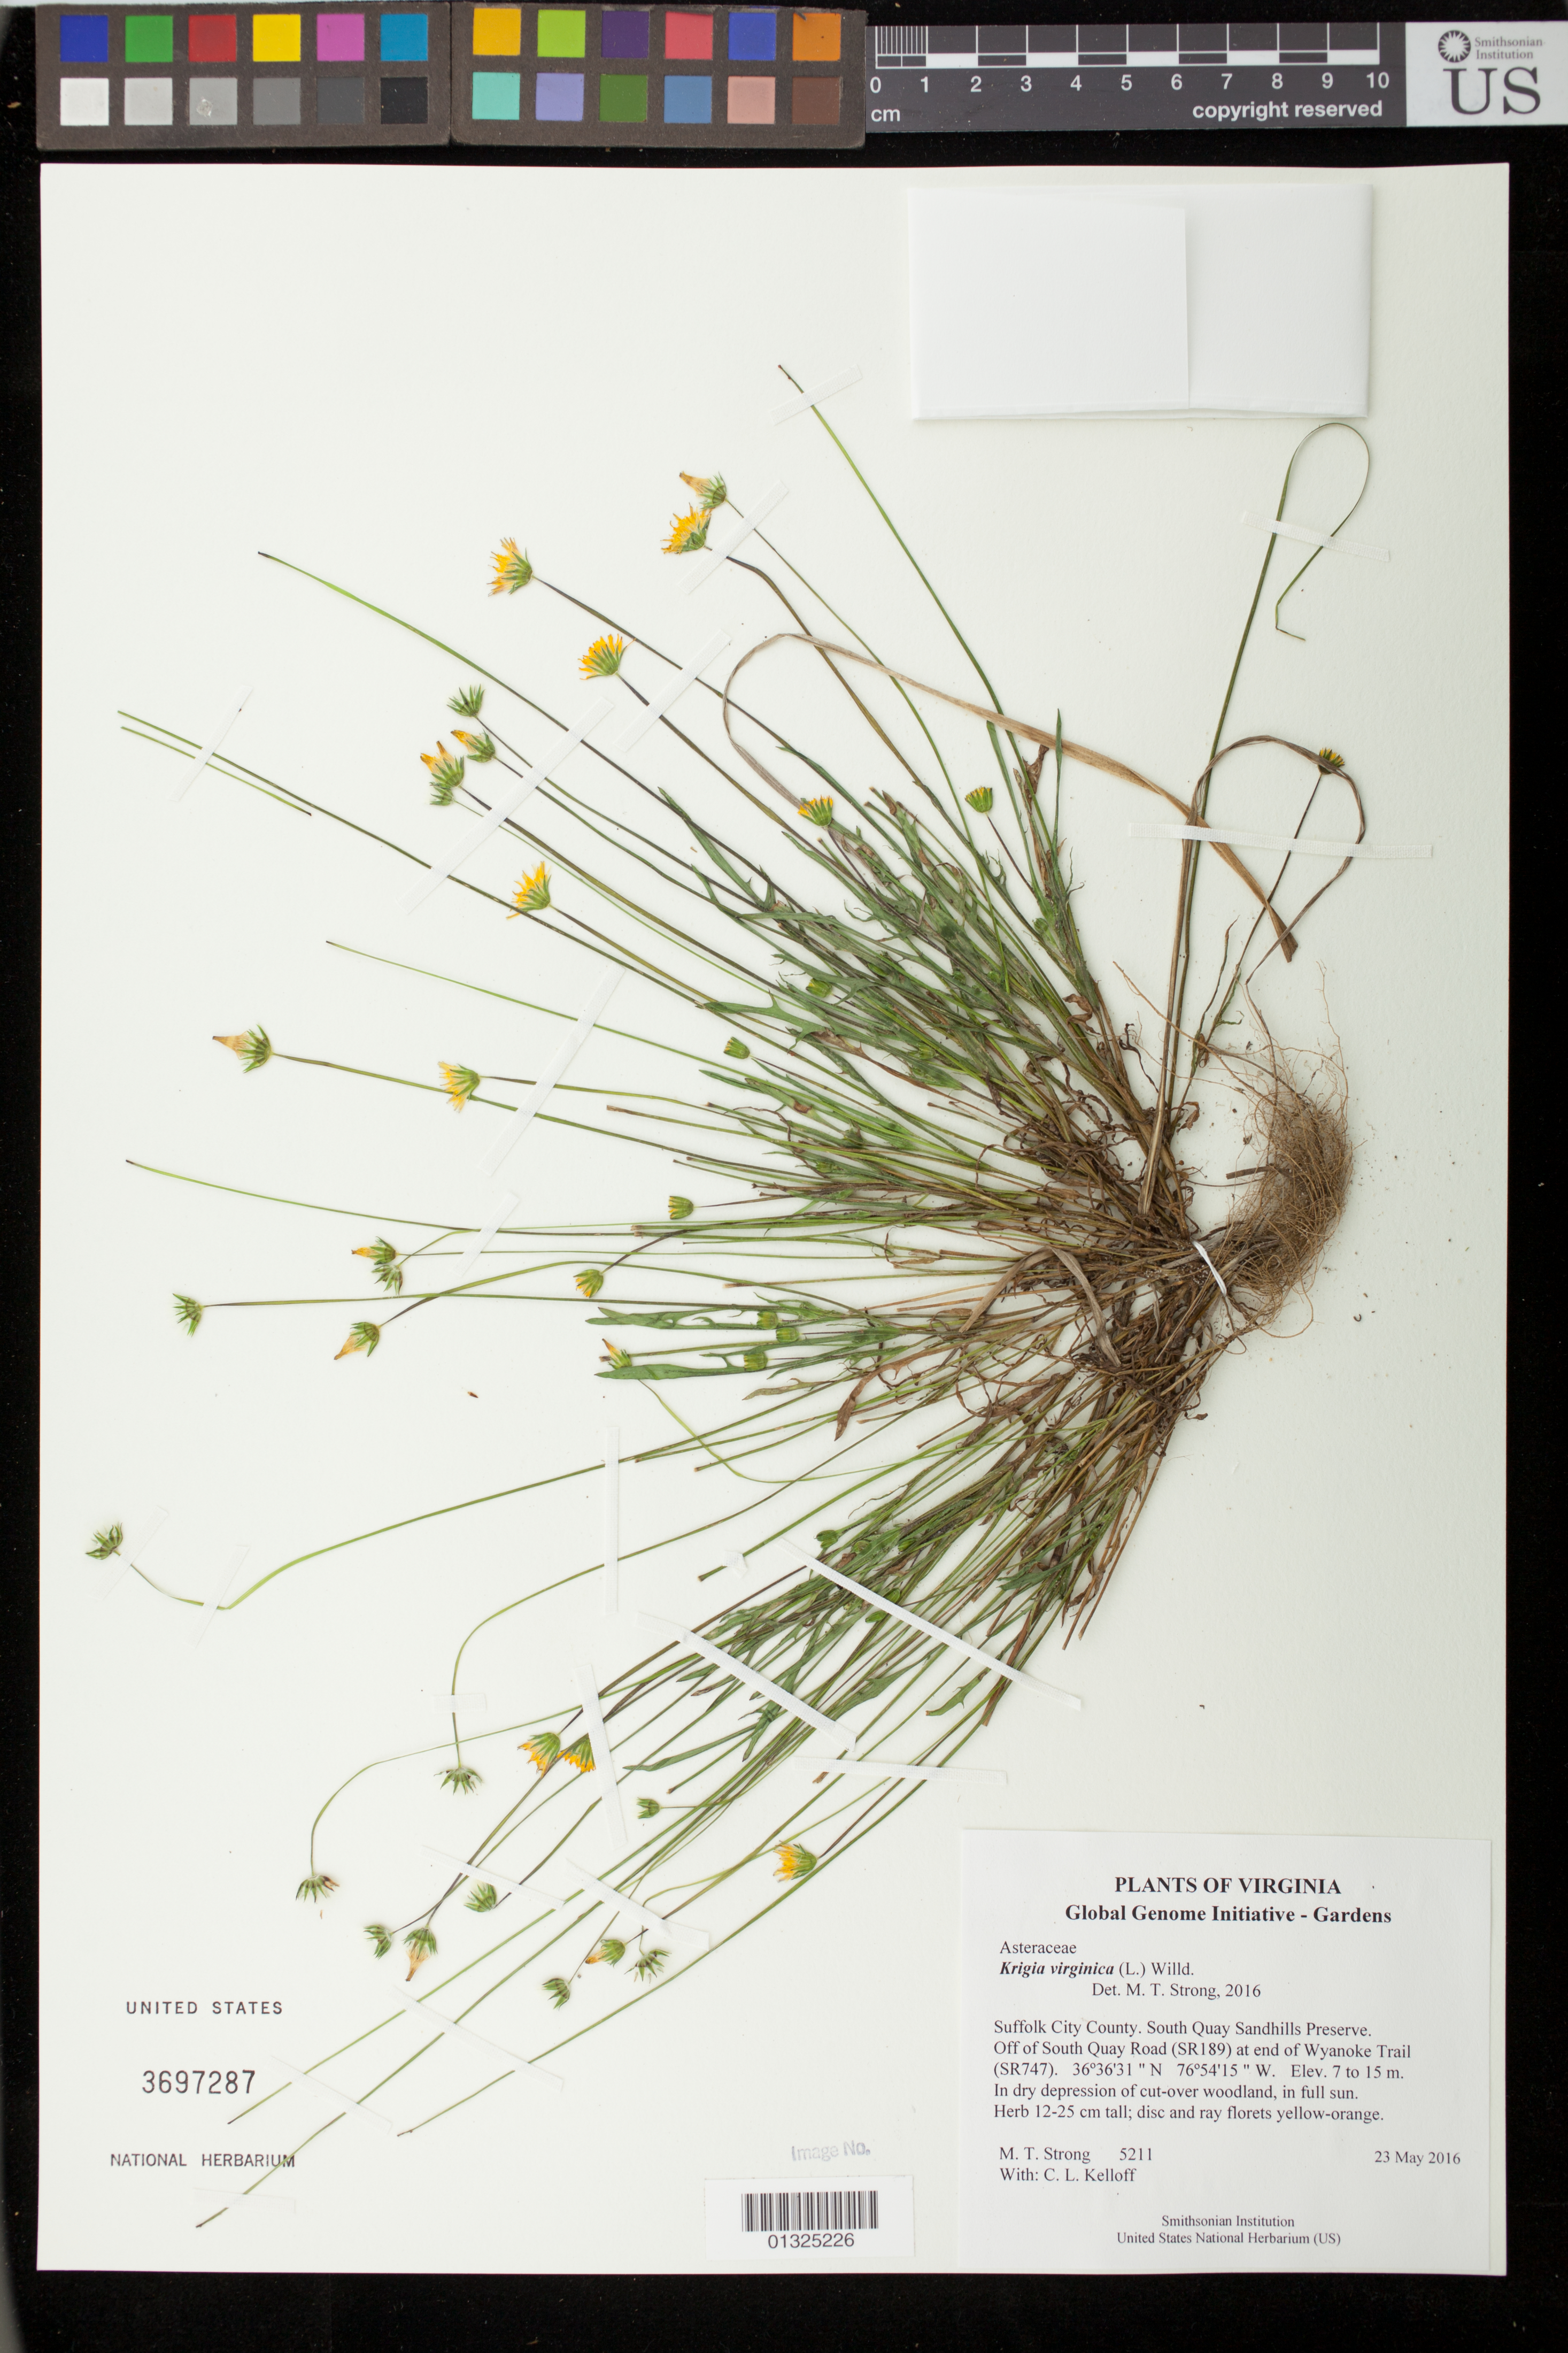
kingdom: Plantae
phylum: Tracheophyta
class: Magnoliopsida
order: Asterales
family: Asteraceae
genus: Krigia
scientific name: Krigia virginica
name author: (L.) Willd.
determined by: Strong, Mark T., (BOT), Smithsonian Institution - National Museum of Natural History (UNITED STATES)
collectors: M. T. Strong & C. L. Kelloff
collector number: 5211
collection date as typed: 23 May 2016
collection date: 2016-05-23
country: United States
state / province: Virginia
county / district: Southampton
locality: South Quay Sandhills Preserve. Off of South Quay Road (SR189) at end of Wyanoke Trail (SR747).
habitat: In dry depression of cut-over woodland, in full sun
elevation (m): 7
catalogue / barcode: US 3697287